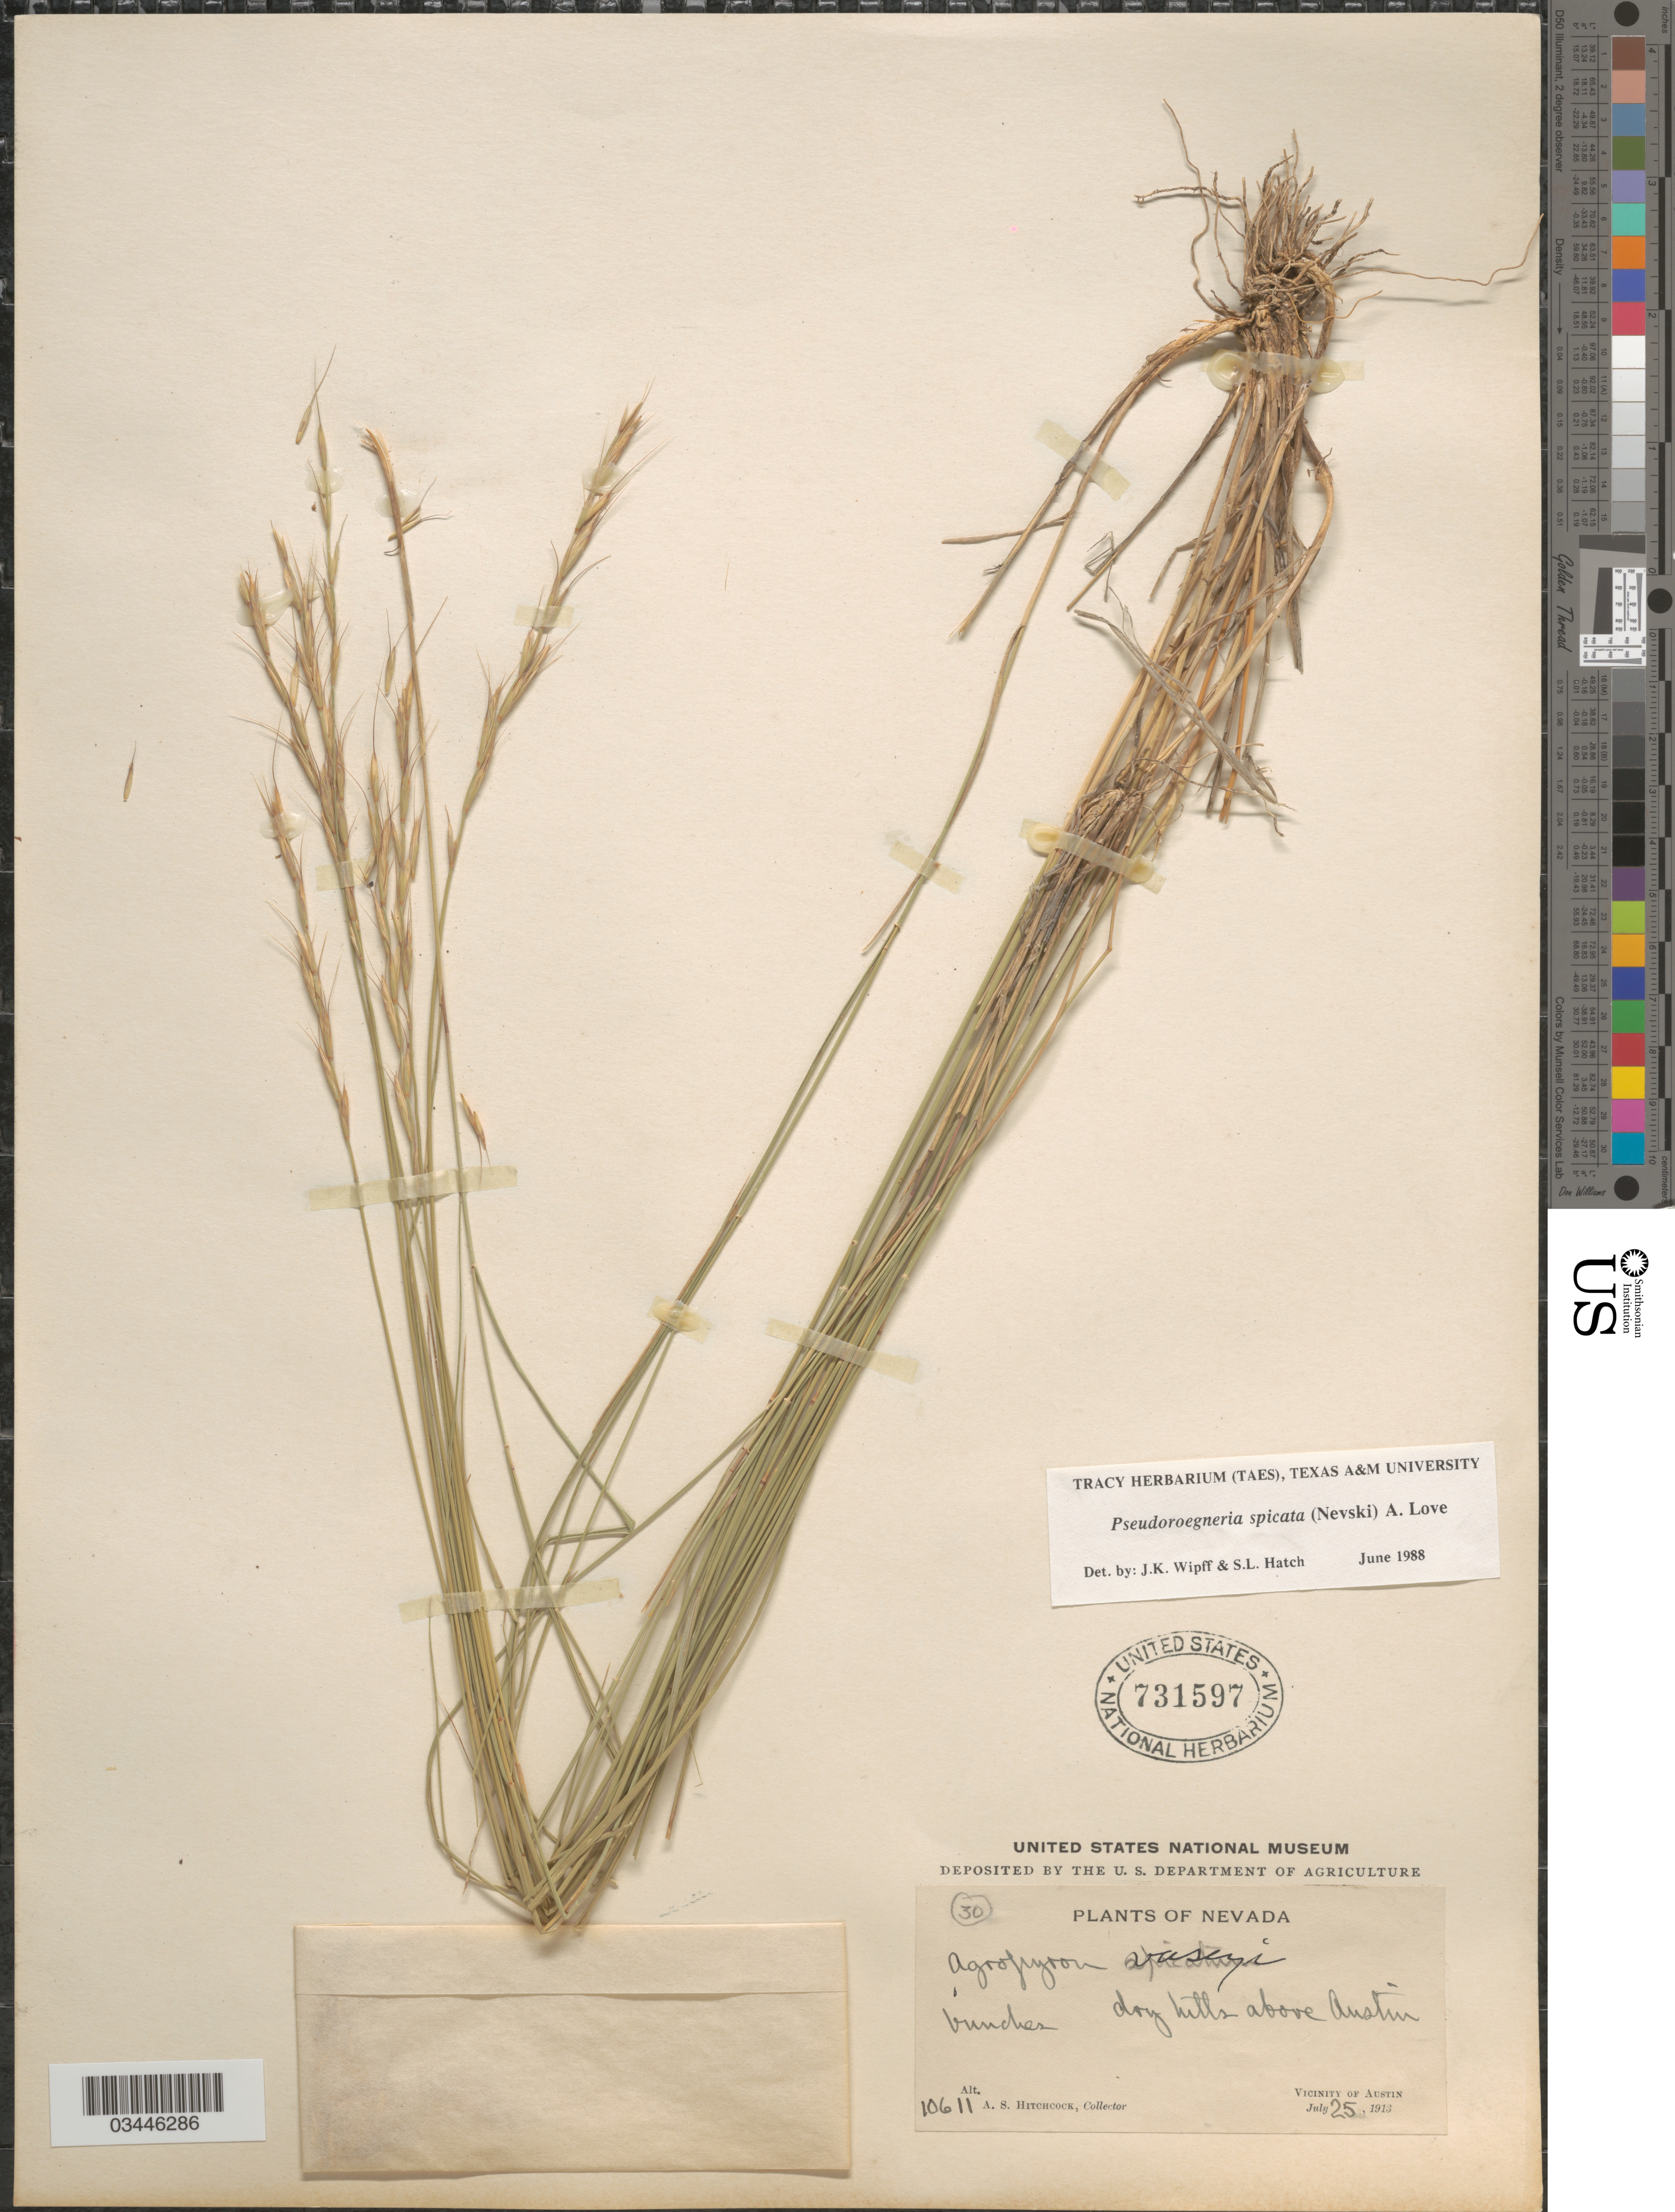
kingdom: Plantae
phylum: Tracheophyta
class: Liliopsida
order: Poales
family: Poaceae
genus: Pseudoroegneria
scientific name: Pseudoroegneria spicata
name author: (Pursh) Á. Löve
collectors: A. S. Hitchcock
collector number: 10611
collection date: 1913-07-25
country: United States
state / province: Nevada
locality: Dry hills above Austin. Vicinity of Austin.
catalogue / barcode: US 731597